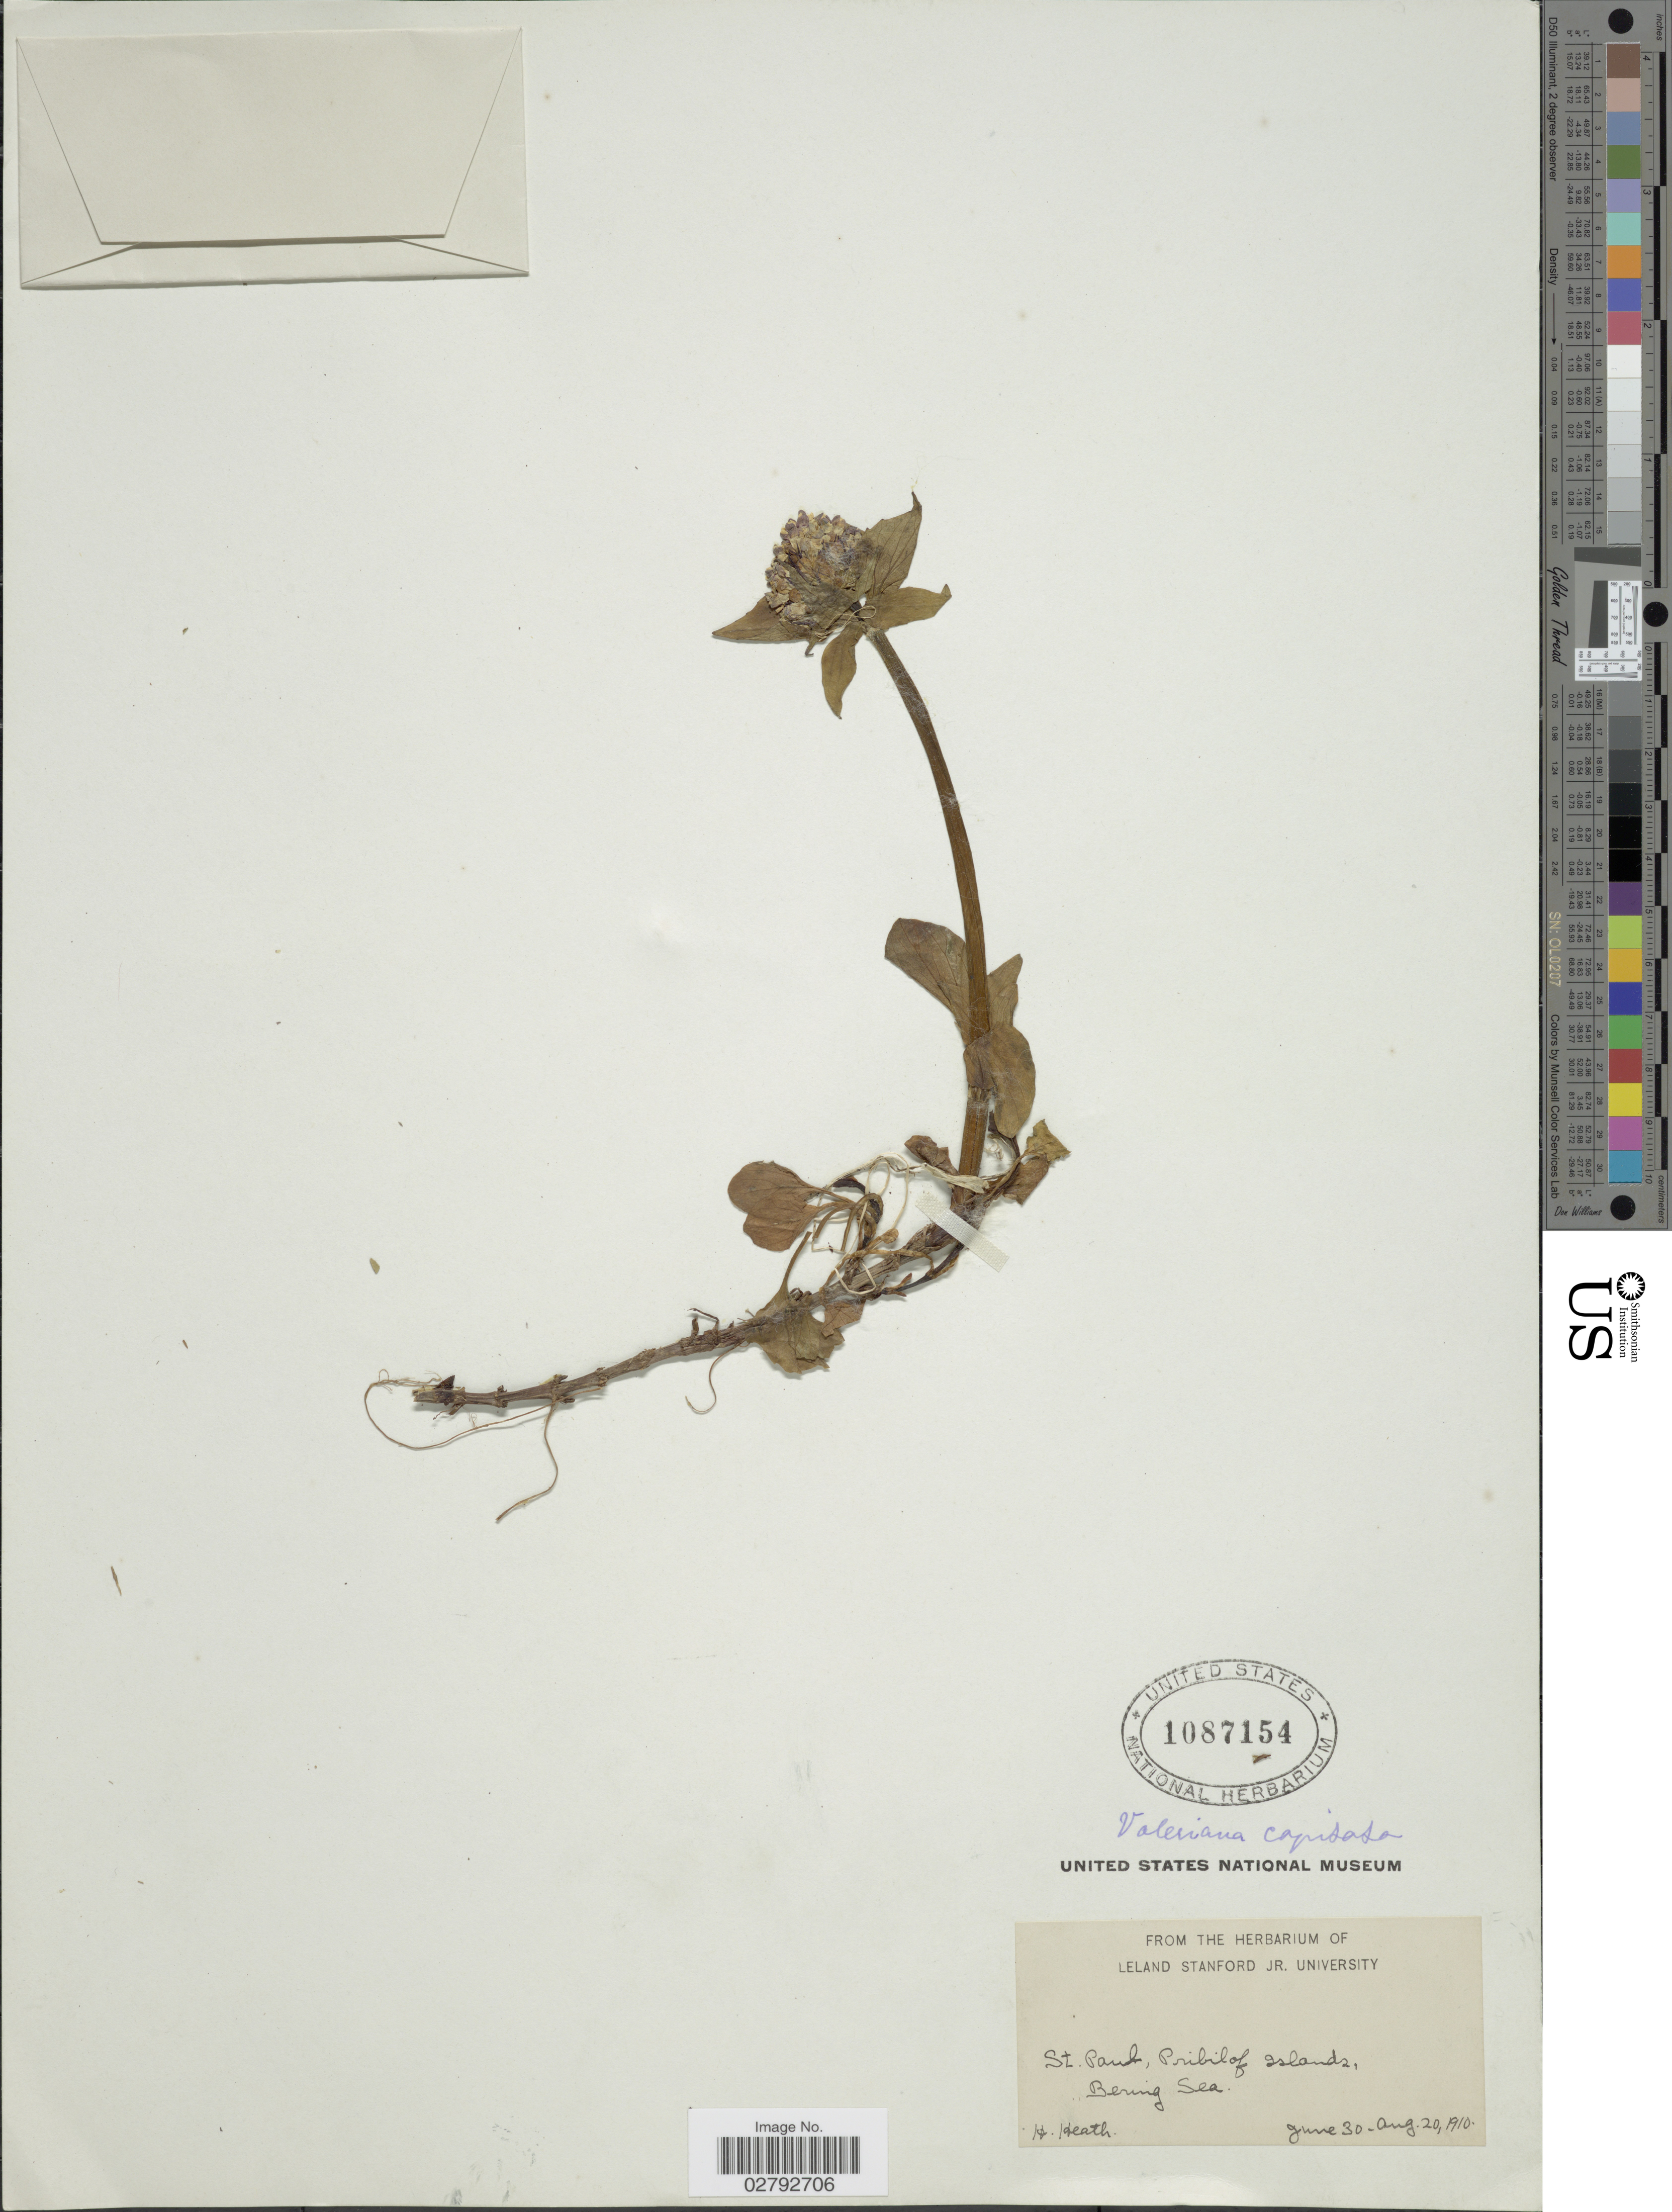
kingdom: Plantae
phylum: Tracheophyta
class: Magnoliopsida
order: Dipsacales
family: Caprifoliaceae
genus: Valeriana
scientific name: Valeriana capitata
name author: Link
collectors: H. Heath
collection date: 1910-06-30/1910-08-20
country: United States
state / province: Alaska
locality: St. Paul, Pribilof Island, Bering Sea.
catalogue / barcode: US 1087154